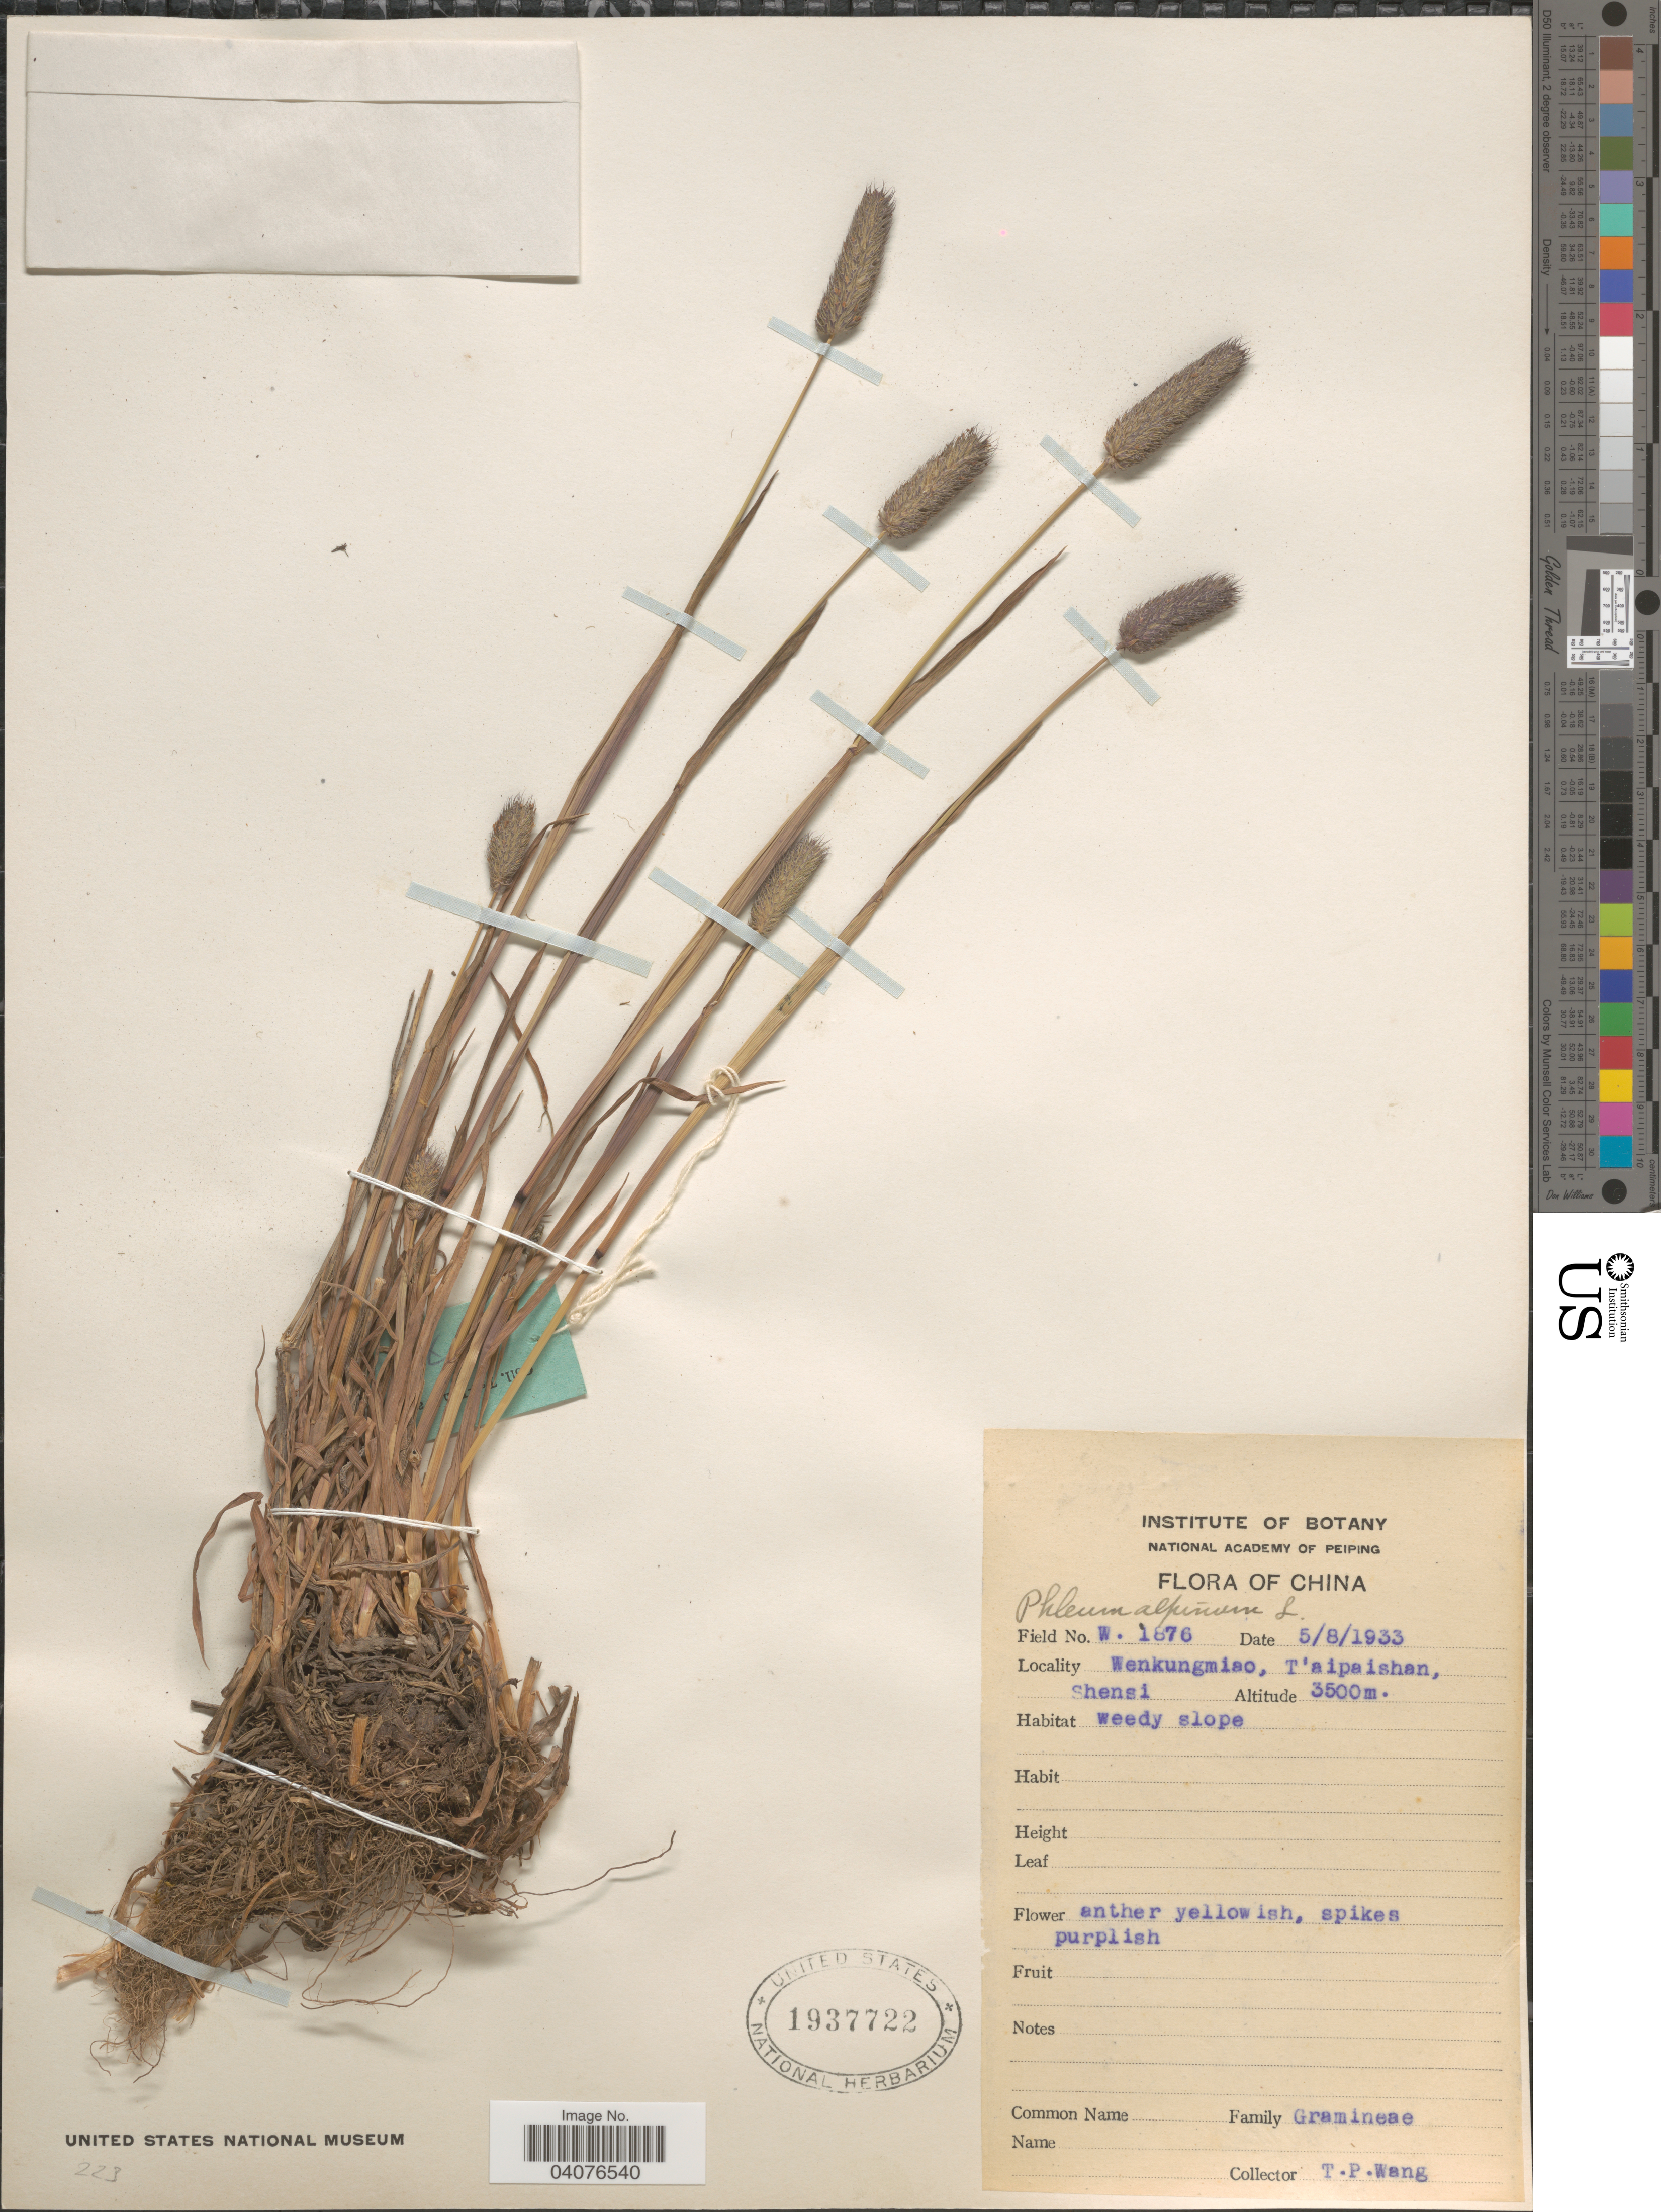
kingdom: Plantae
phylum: Tracheophyta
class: Liliopsida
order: Poales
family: Poaceae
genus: Phleum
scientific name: Phleum alpinum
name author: L.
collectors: T. Wang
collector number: W1876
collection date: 1933-08-05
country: China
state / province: Shaanxi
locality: Wenkungmiao, T'aipaishan, Shensi.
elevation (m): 3500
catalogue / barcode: US 1937722